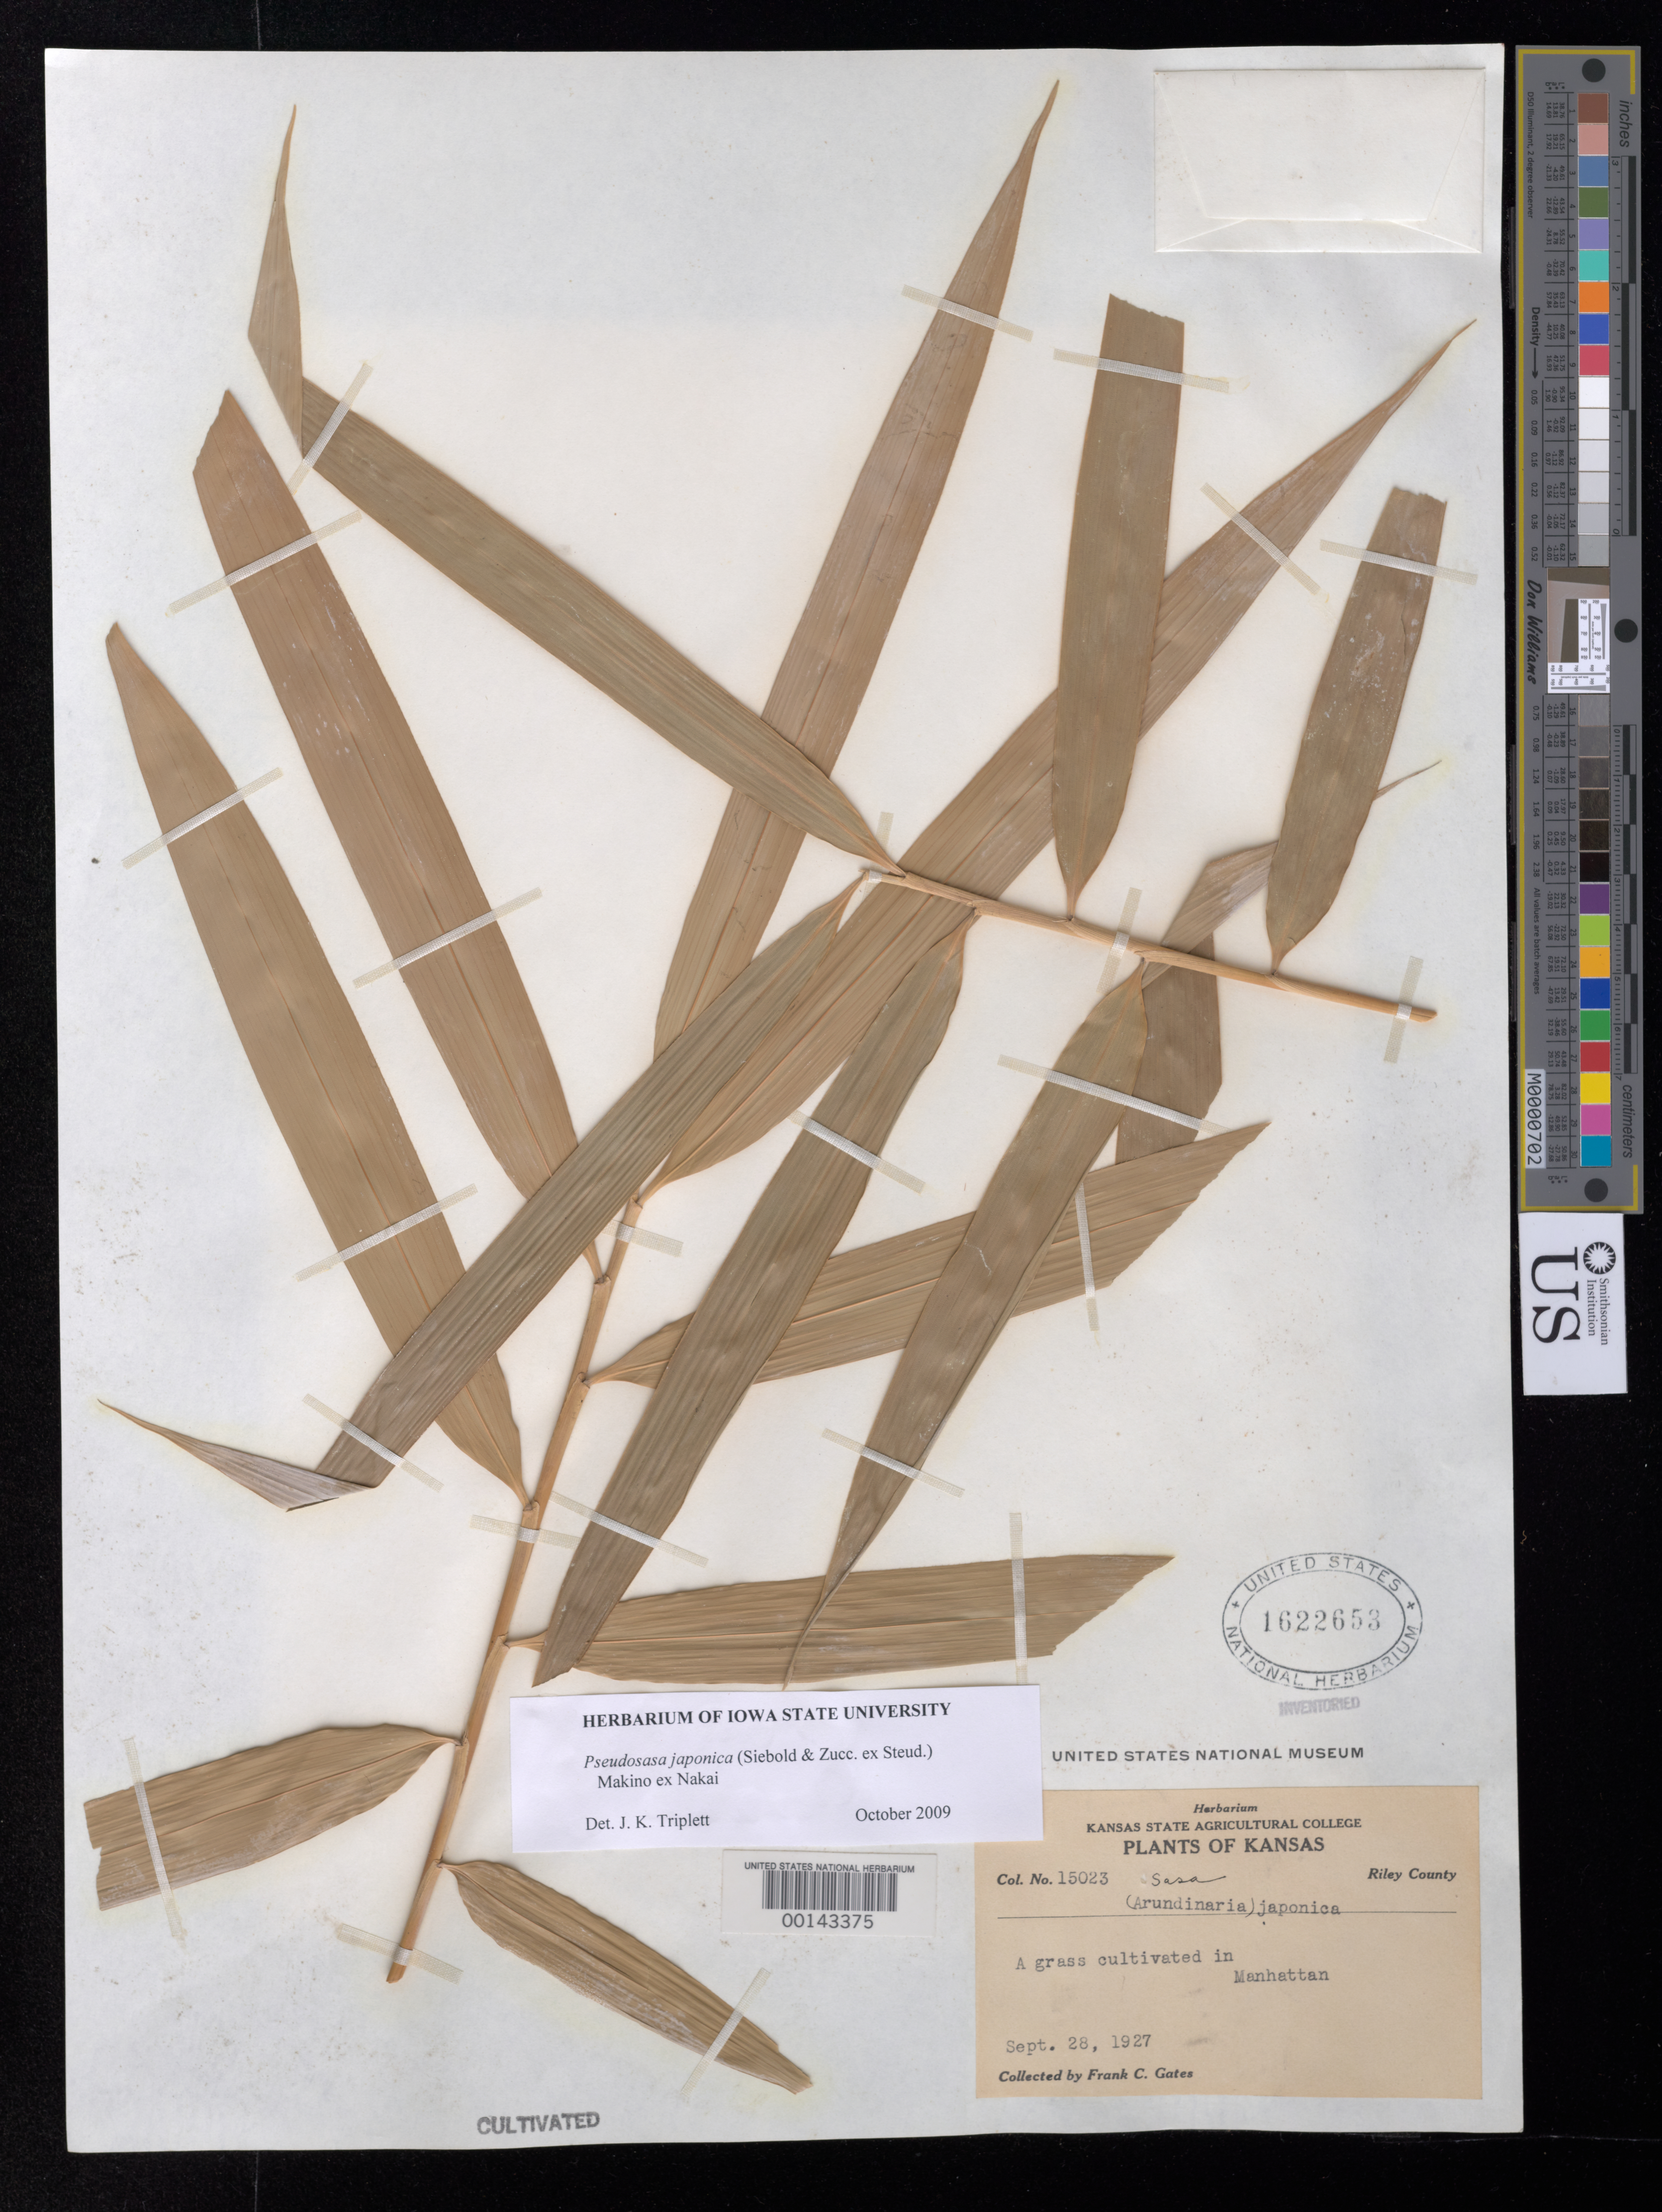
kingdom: Plantae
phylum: Tracheophyta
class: Liliopsida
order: Poales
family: Poaceae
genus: Pseudosasa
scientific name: Pseudosasa japonica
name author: (Siebold & Zucc. ex Steud.) Makino ex Nakai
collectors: F. C. Gates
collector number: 15023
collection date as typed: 28 Sep 1927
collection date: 1927-09-28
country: United States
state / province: Kansas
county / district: Riley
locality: Manhattan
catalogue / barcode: US 1622653